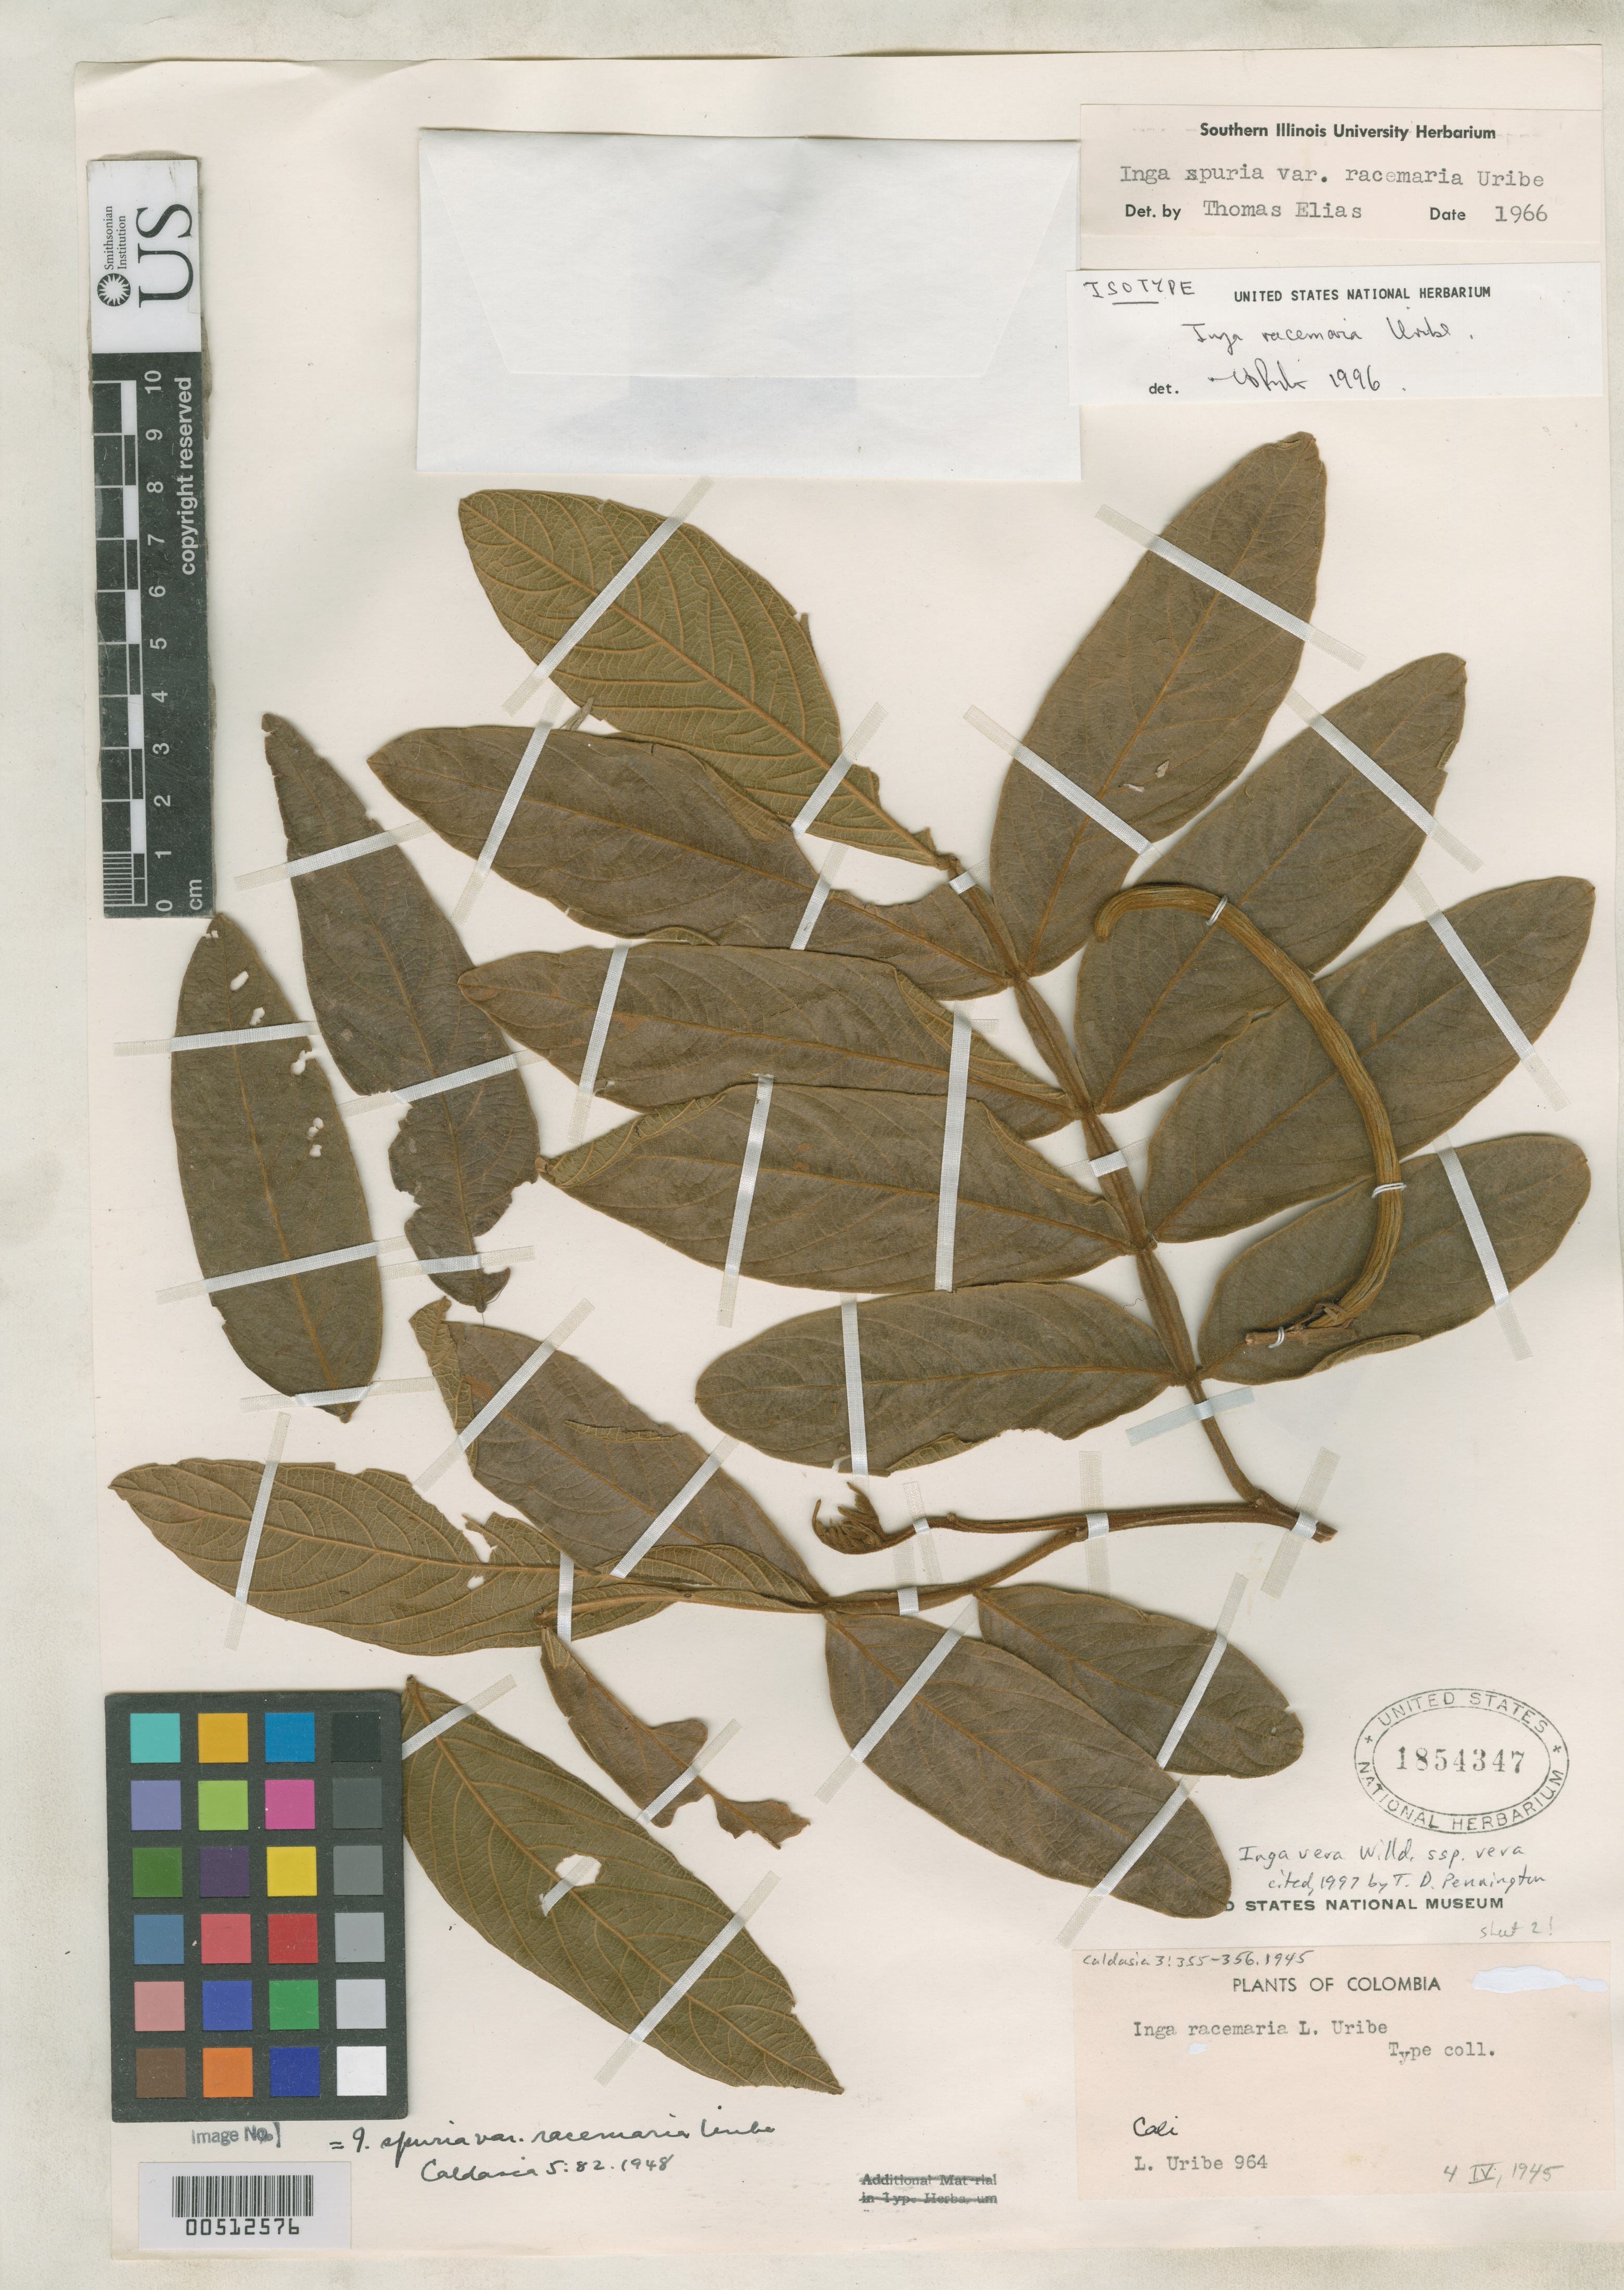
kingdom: Plantae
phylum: Tracheophyta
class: Magnoliopsida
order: Fabales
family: Fabaceae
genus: Inga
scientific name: Inga racemaria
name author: L. Uribe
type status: Isotype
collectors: L. Uribe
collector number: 964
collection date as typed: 04 Apr 1945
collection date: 1945-04-04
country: Colombia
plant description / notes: Specimen label has been altered ("Sheet 2" obscured).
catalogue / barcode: US 1854347